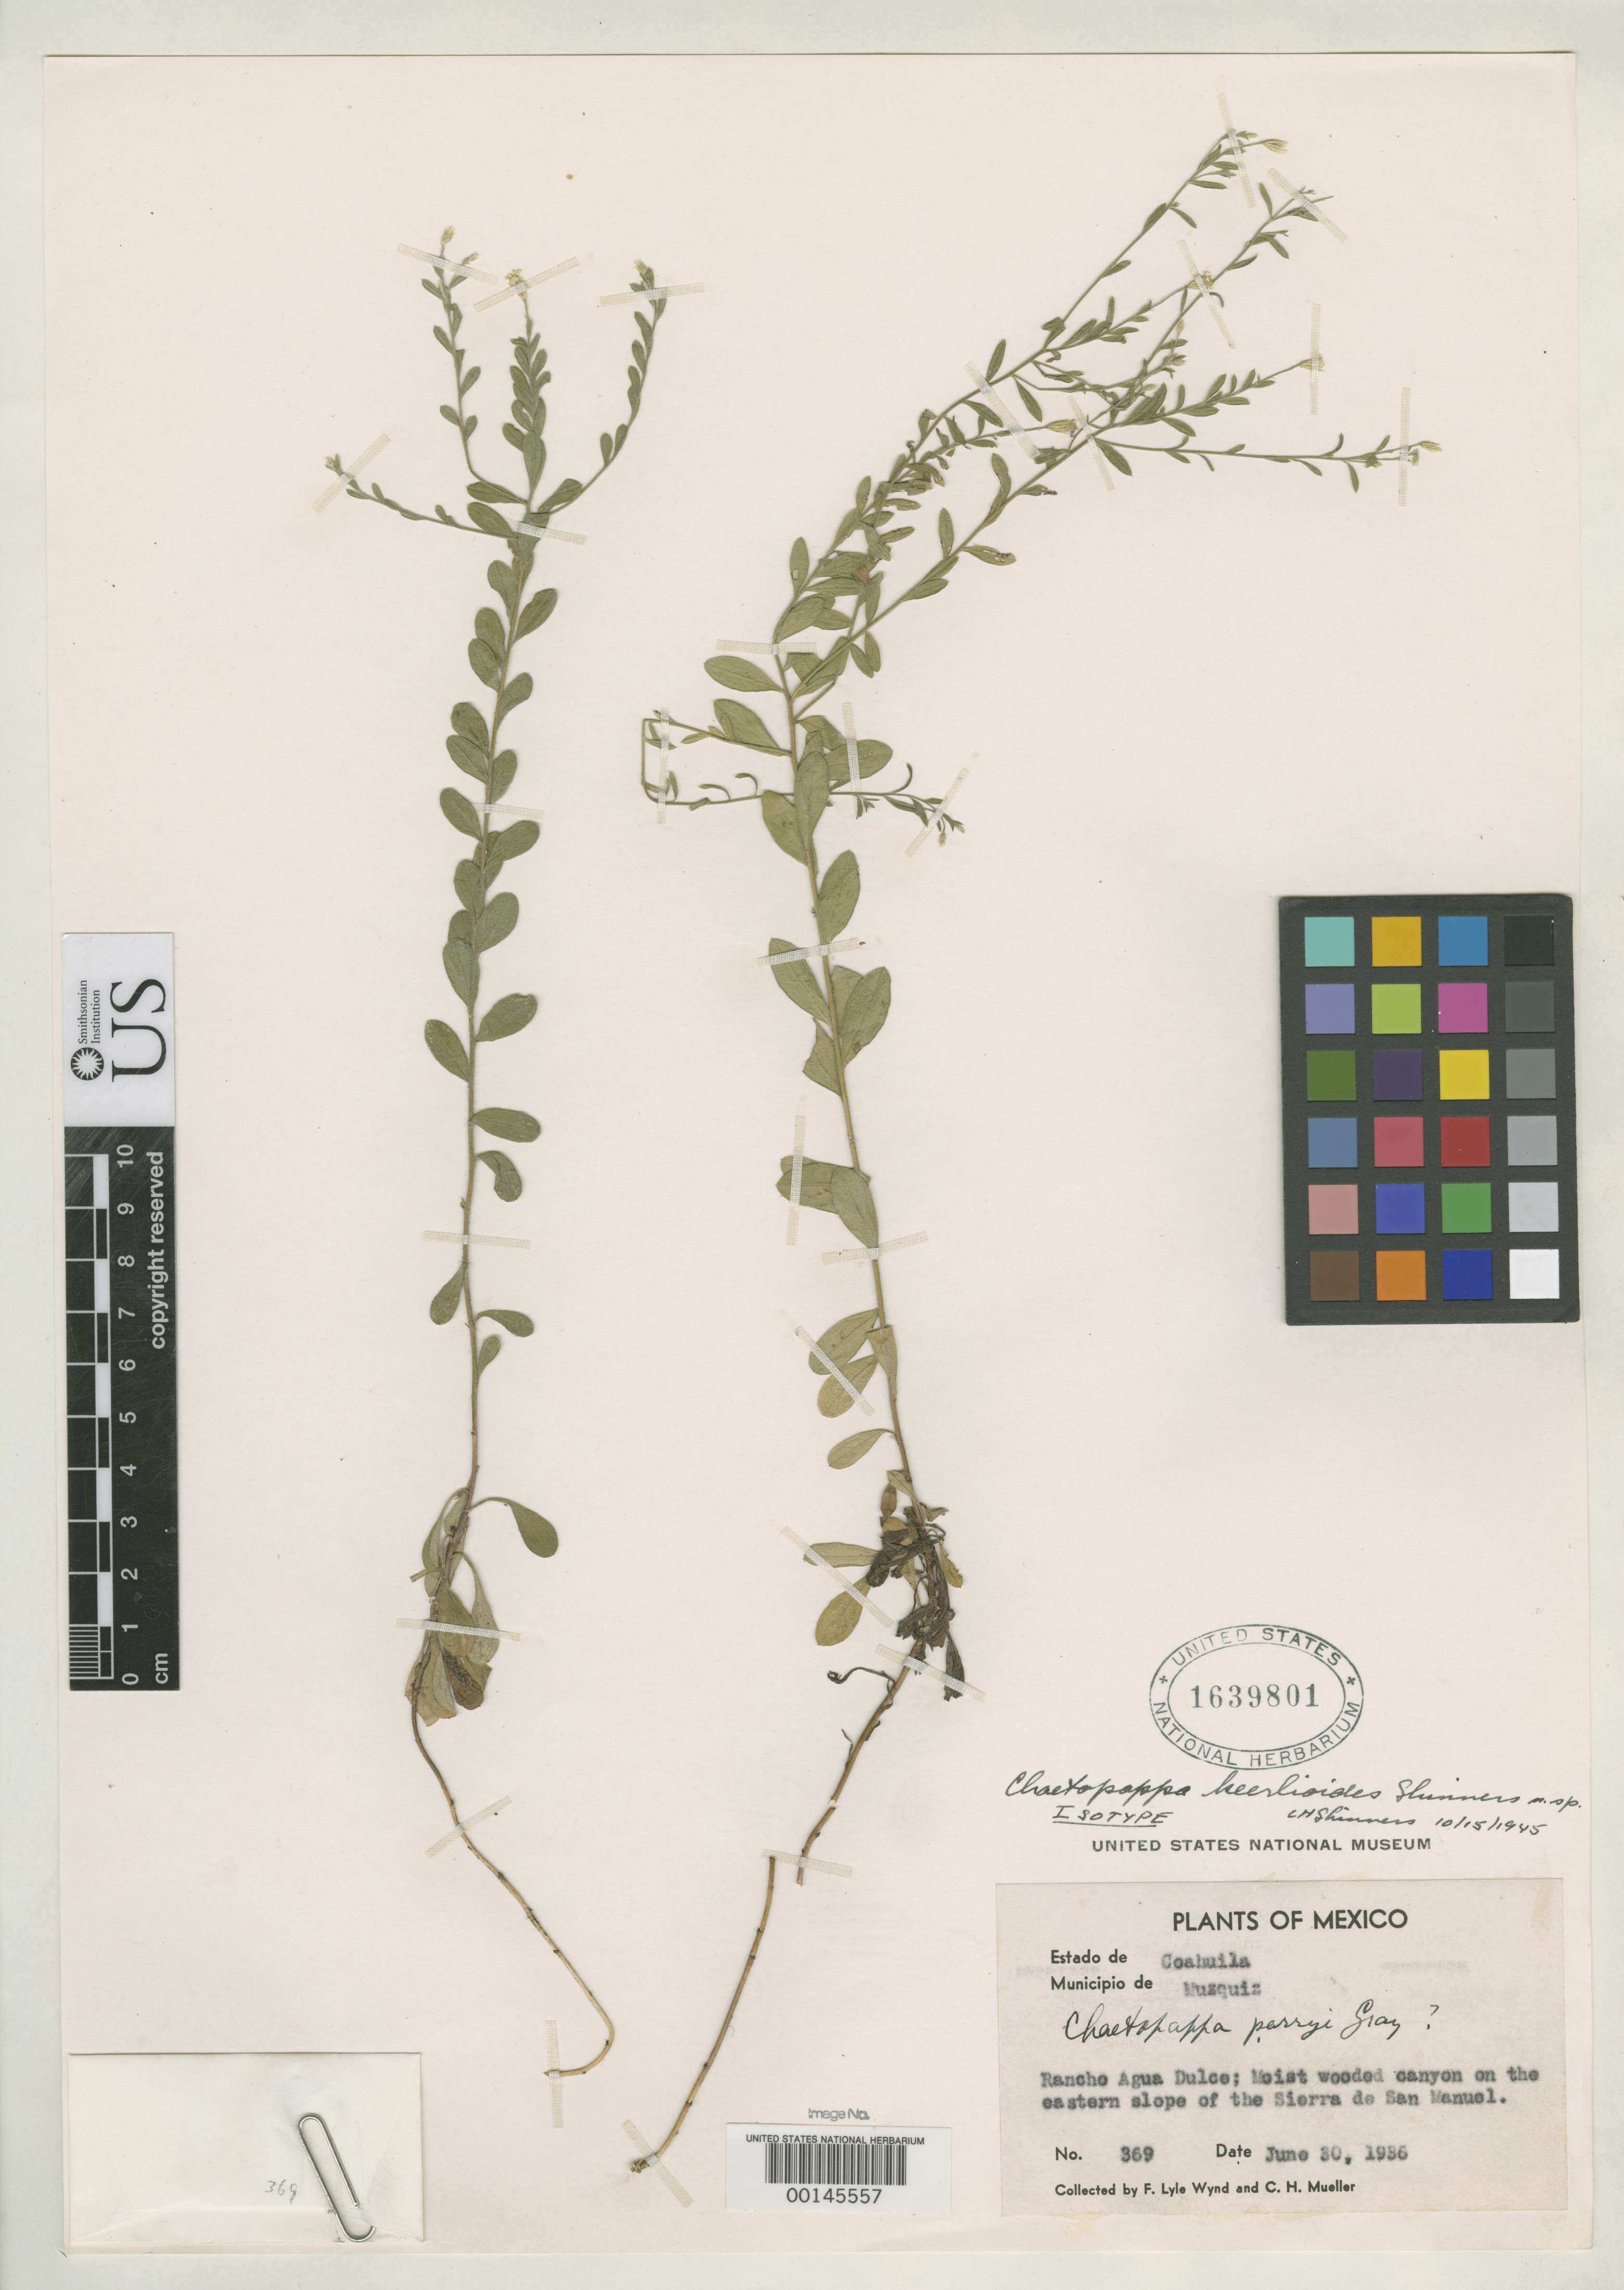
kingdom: Plantae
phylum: Tracheophyta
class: Magnoliopsida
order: Asterales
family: Asteraceae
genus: Chaetopappa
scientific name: Chaetopappa keerlioides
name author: Shinners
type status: Isotype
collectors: F. L. Wynd & C. H. Muller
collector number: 369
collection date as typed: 30 Jun 1956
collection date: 1956-06-30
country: Mexico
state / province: Coahuila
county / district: Muzquiz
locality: Rancho Agua Dulce, eastern slope of Sierra de San Miguel.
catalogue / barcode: US 1639801